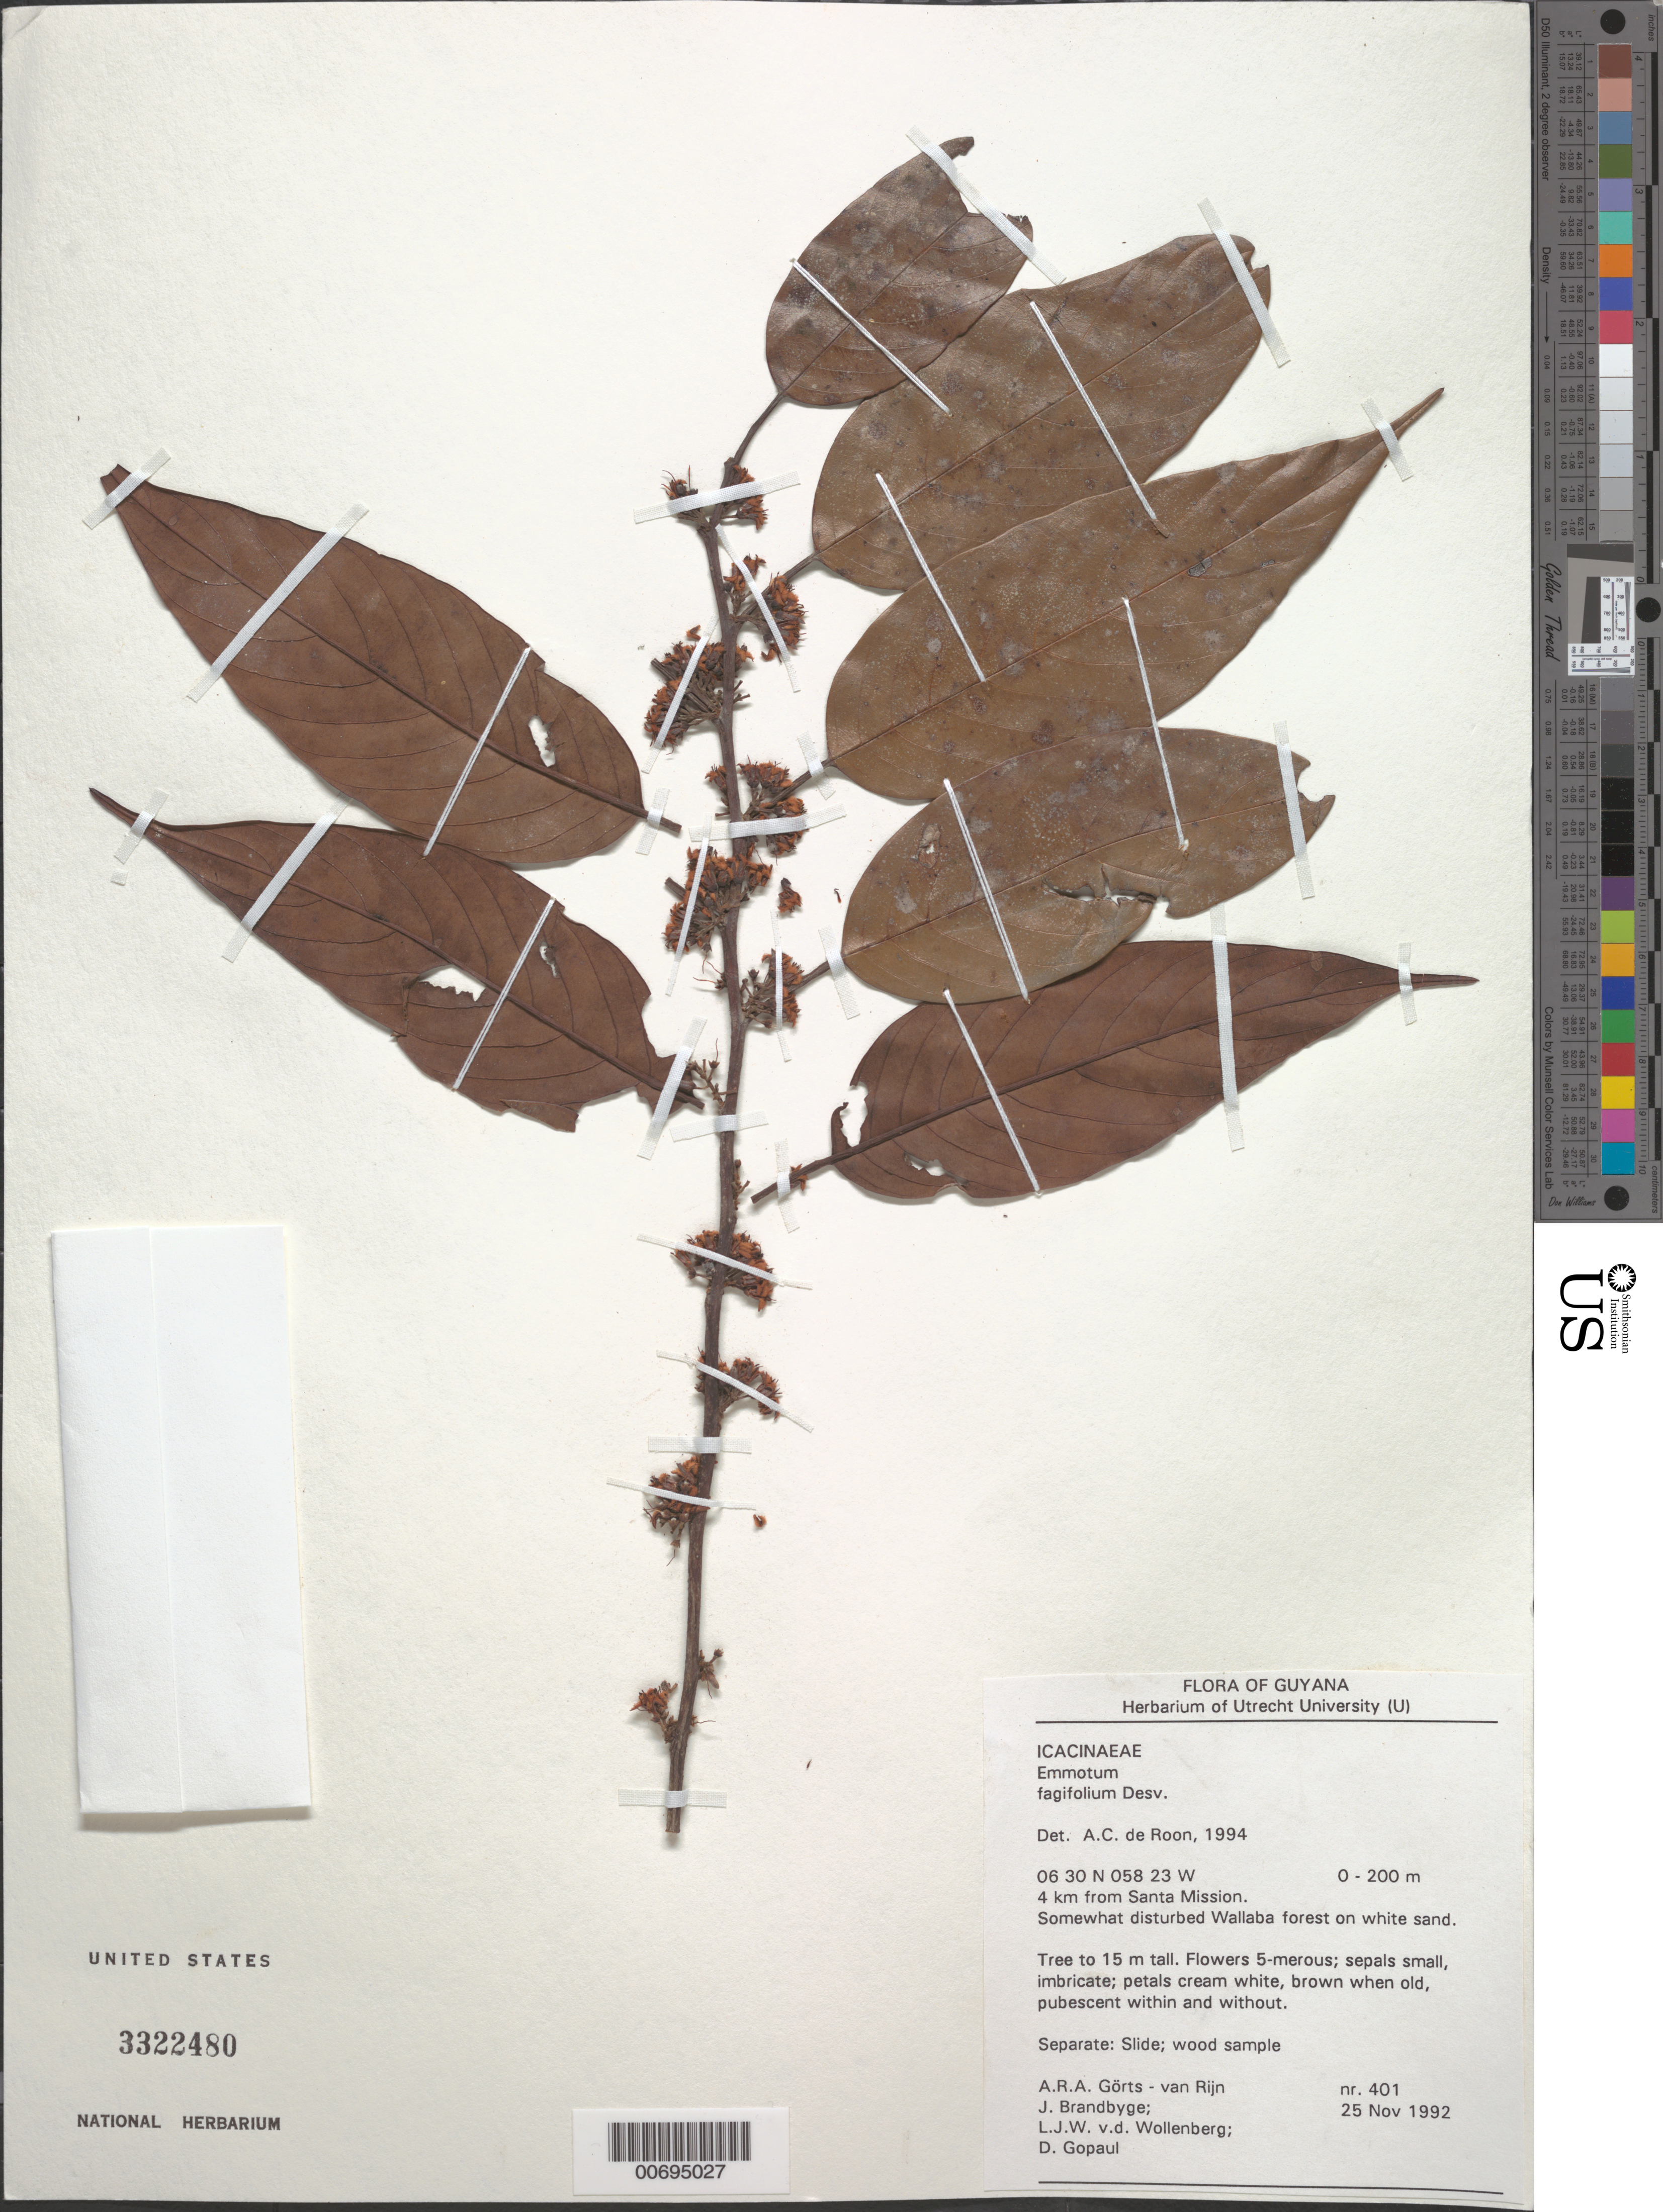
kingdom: Plantae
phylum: Tracheophyta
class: Magnoliopsida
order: Metteniusales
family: Metteniusaceae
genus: Emmotum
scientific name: Emmotum fagifolium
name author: Desv. ex Ham.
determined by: de Roon, A. C.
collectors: A. .R. A. Görts-van Rijn, J. Brandbyge, L. van der Wollenberg & D. Gopaul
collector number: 401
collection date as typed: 25-Nov-92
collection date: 1992-11-25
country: Guyana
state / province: Demerara-Mahaica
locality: Santa Mission, 4 km from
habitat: Somewhat disturbed Wallaba forest on white sand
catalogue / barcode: US 3322480